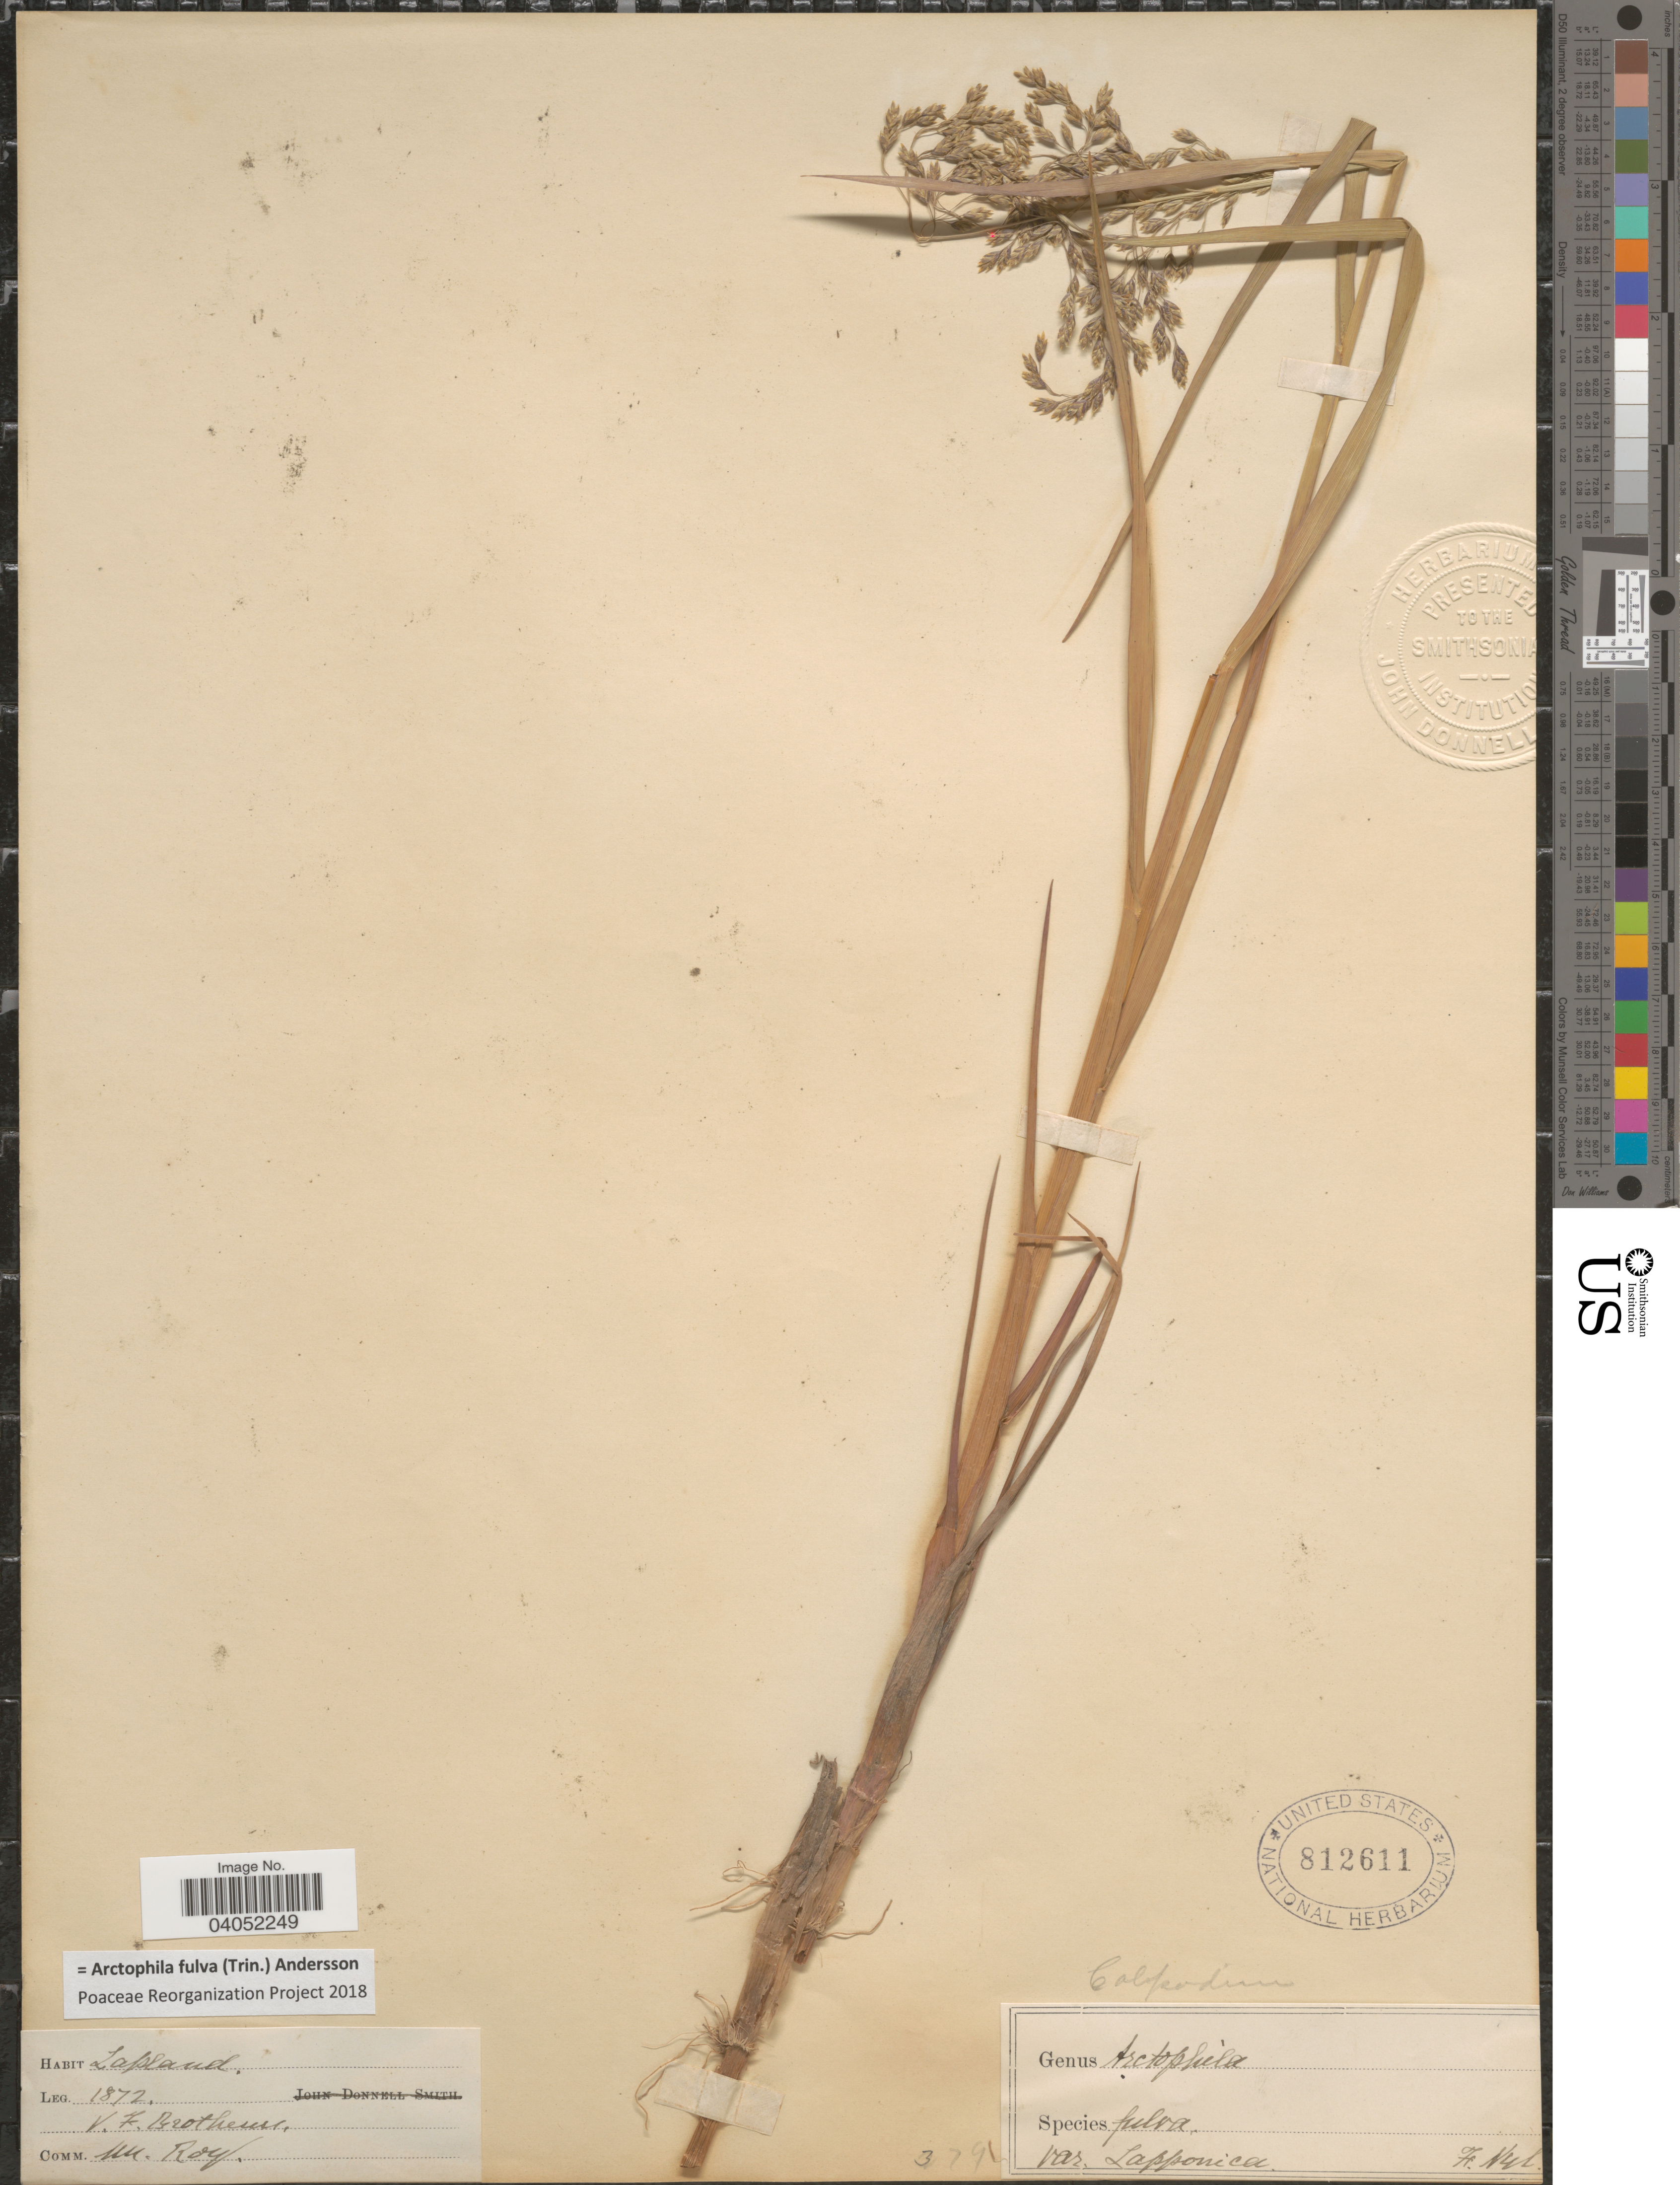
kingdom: Plantae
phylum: Tracheophyta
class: Liliopsida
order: Poales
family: Poaceae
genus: Arctophila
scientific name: Arctophila fulva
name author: (Trin.) Andersson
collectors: V. F. Brotherus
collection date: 1872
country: Finland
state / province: Lappi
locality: Lapland.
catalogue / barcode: US 812611